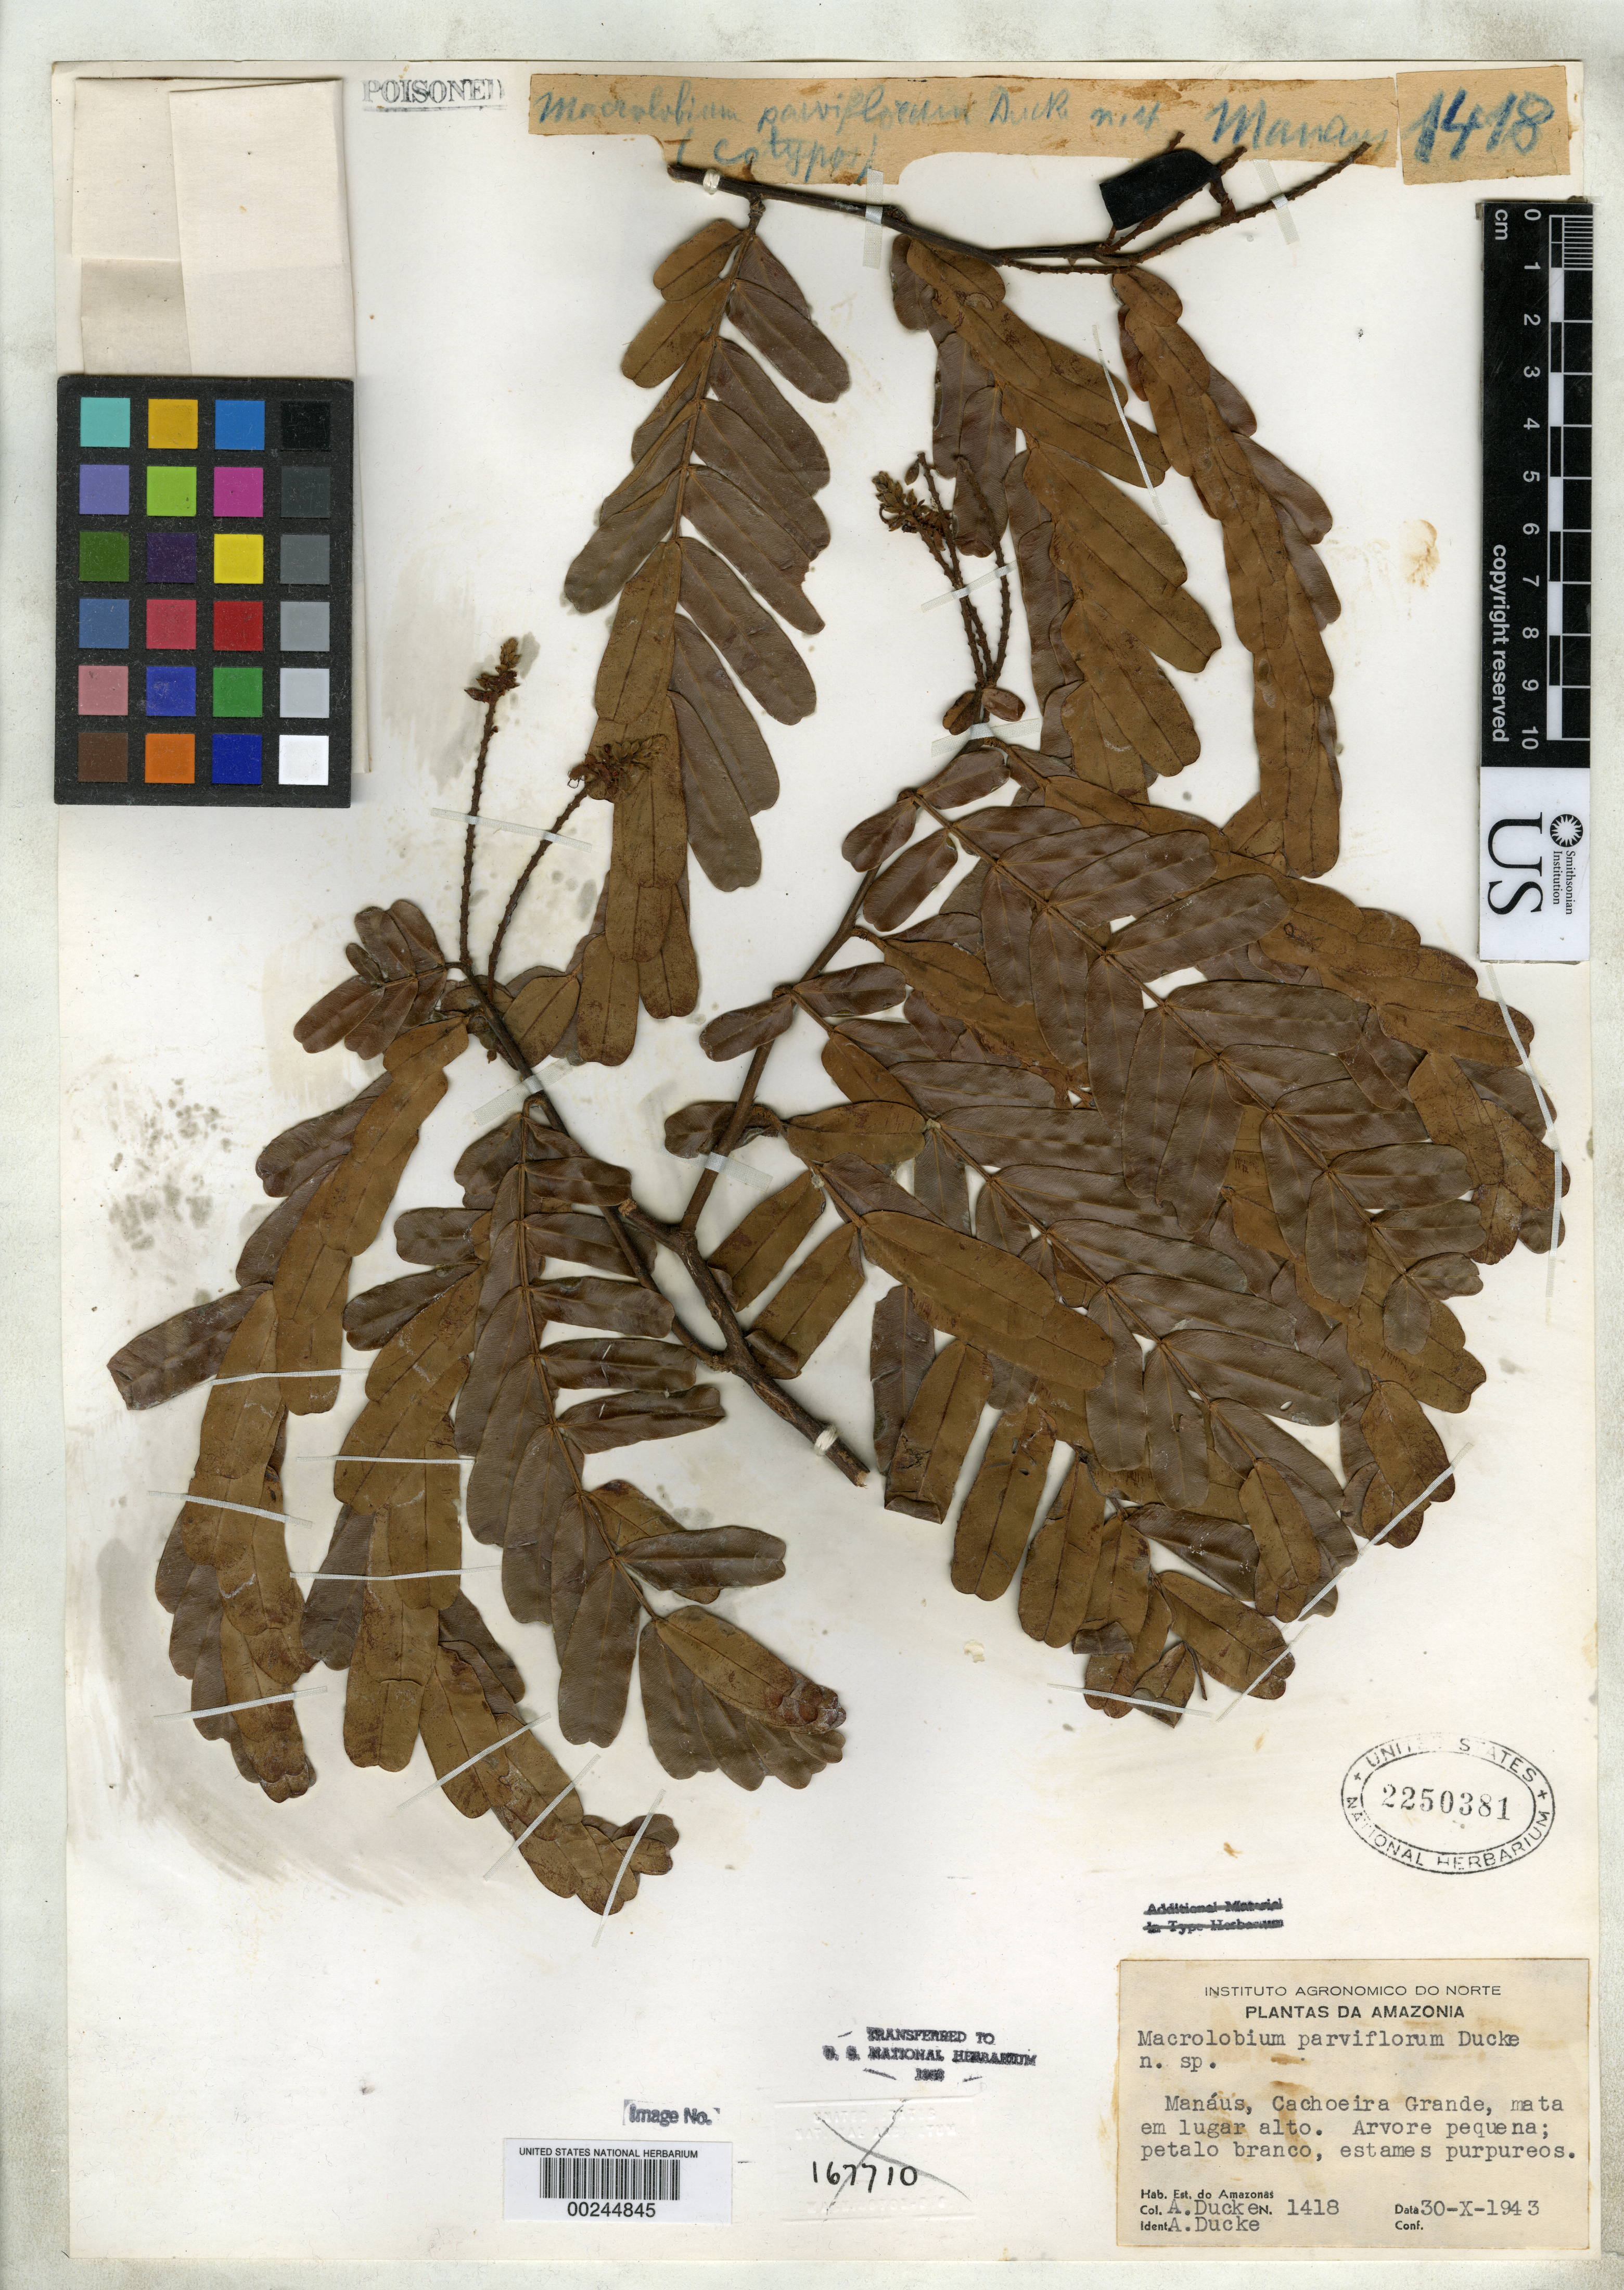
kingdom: Plantae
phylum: Tracheophyta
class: Magnoliopsida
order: Fabales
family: Fabaceae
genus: Macrolobium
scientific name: Macrolobium parviflorum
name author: Ducke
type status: Isotype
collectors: A. Ducke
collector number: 1418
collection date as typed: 30 Oct 1943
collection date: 1943-10-30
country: Brazil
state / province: Amazonas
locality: Manaus, Cachoeira Grande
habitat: Mata em lugar alto.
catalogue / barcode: US 2250381